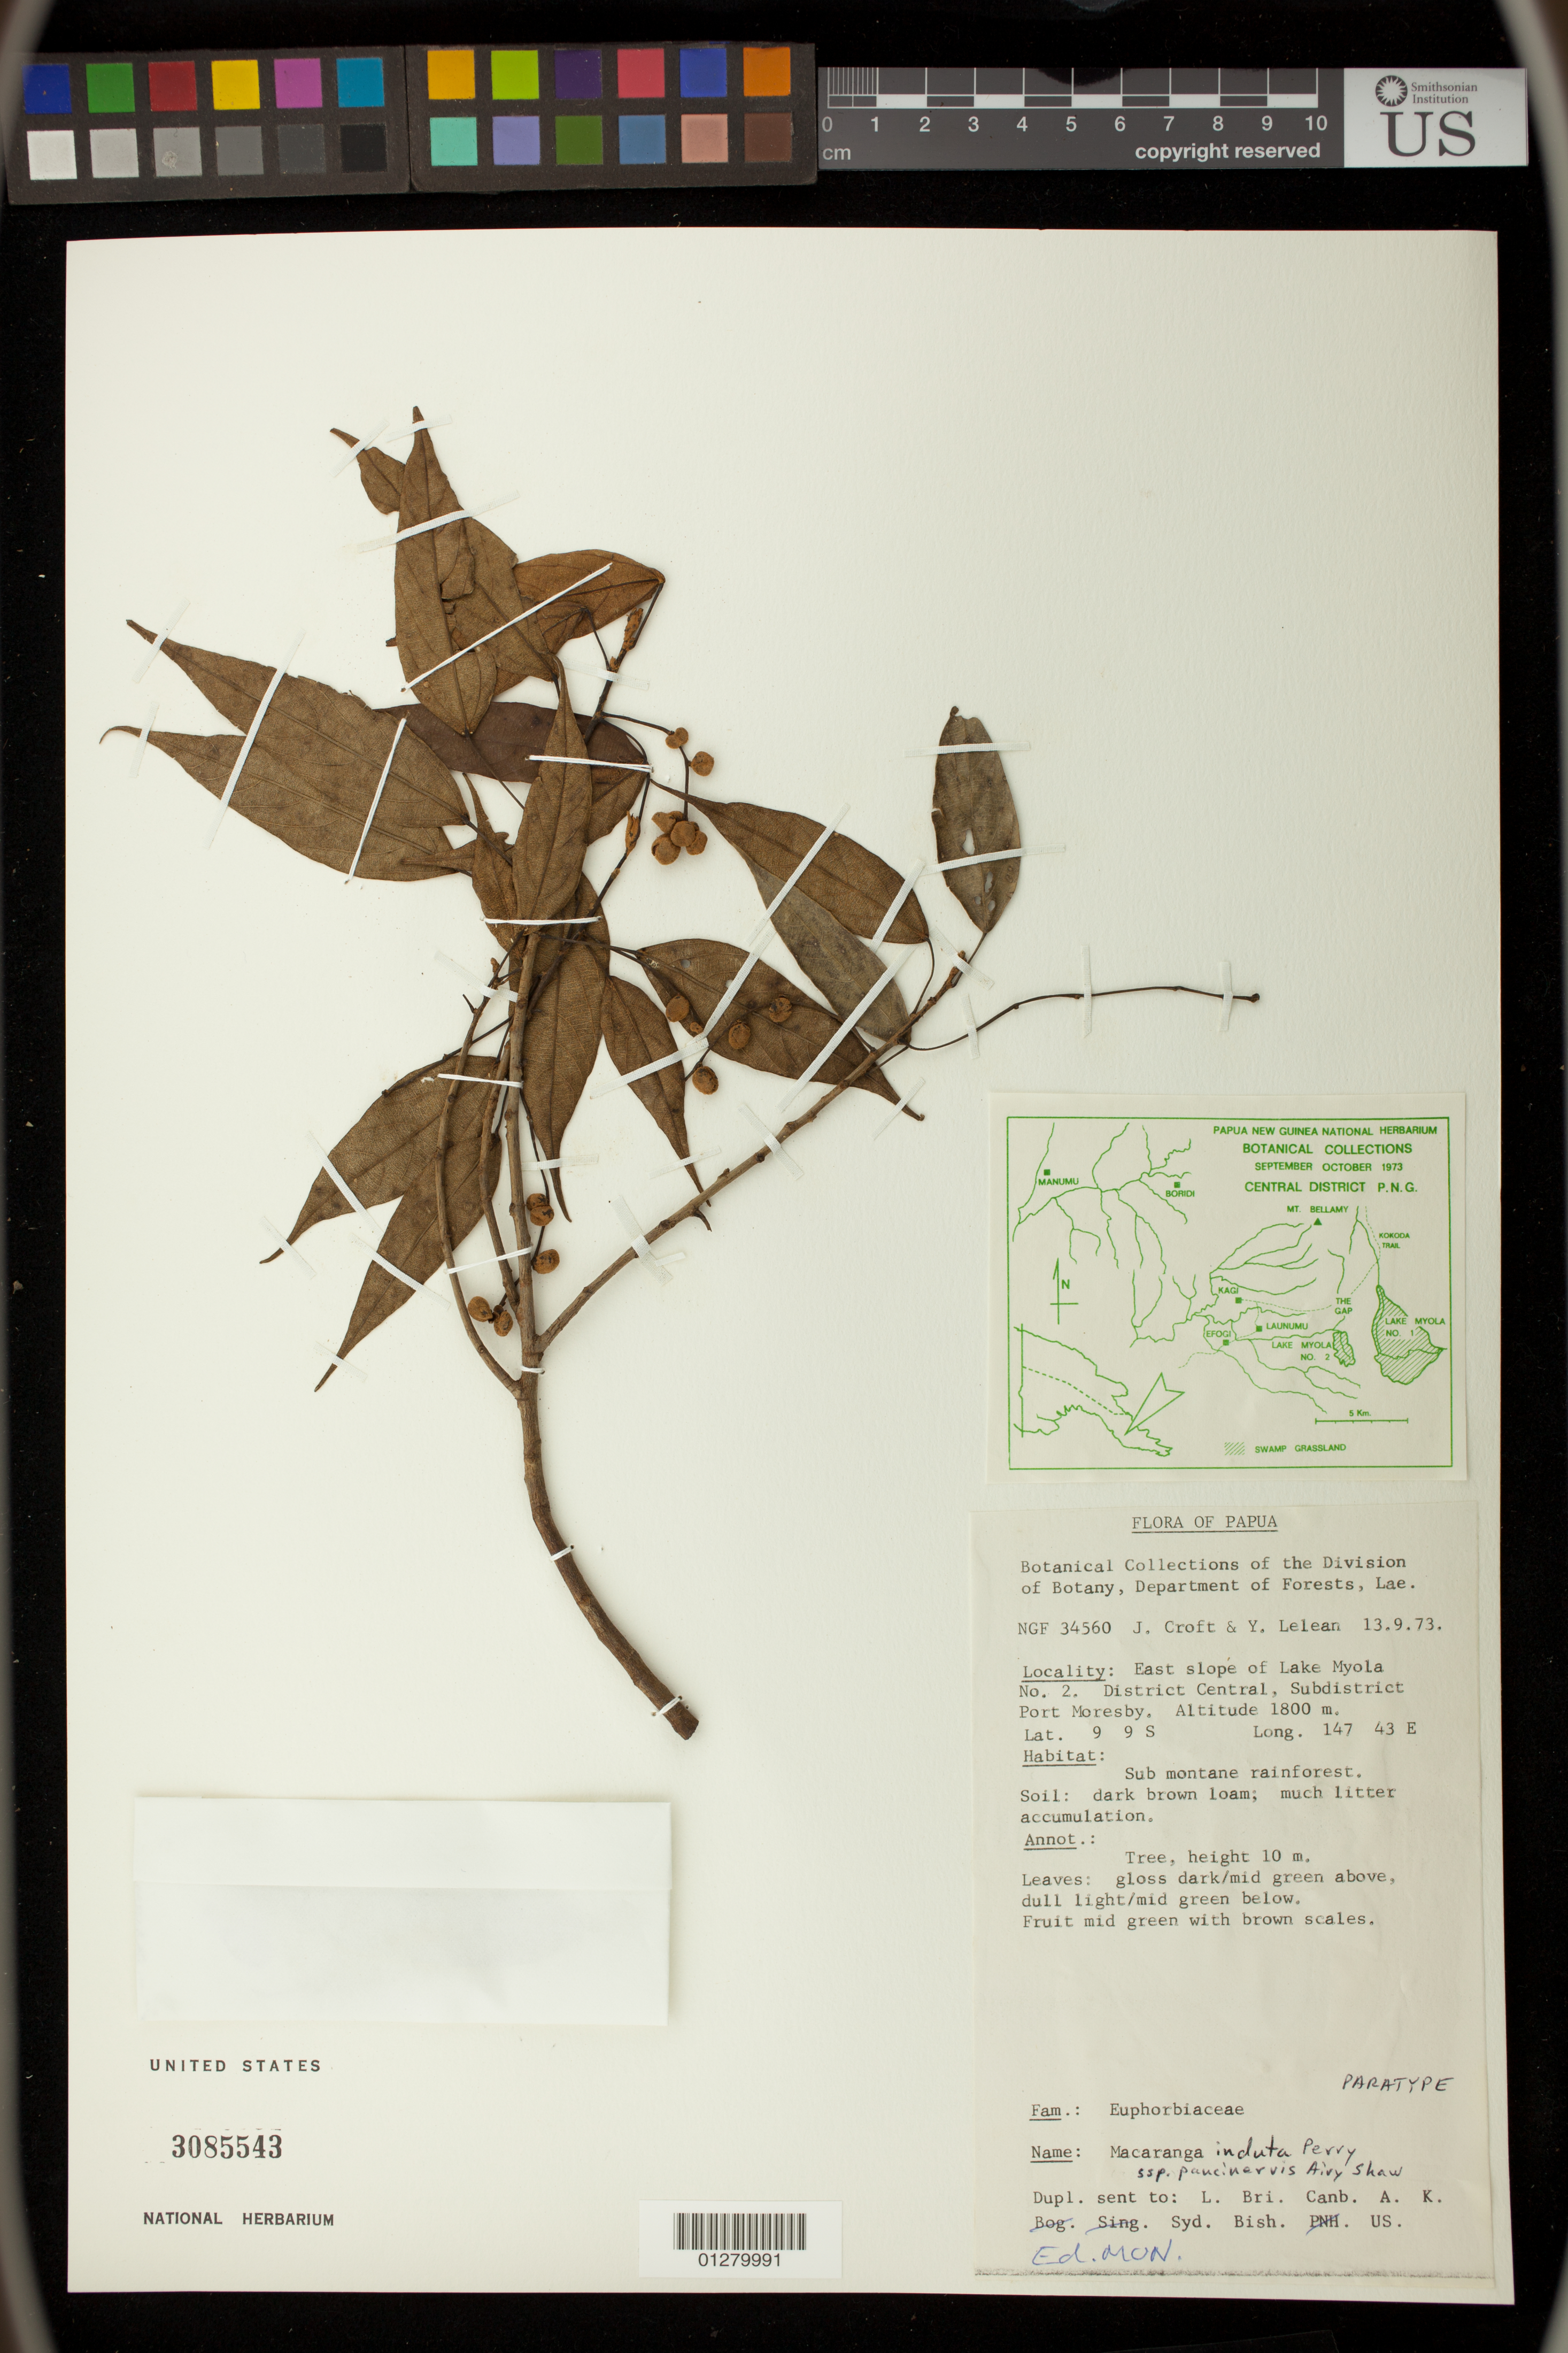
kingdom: Plantae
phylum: Tracheophyta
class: Magnoliopsida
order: Malpighiales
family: Euphorbiaceae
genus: Macaranga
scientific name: Macaranga induta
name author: L.M. Perry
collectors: J. Croft & Y. Lelean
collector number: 34560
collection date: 1973-09-13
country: Papua New Guinea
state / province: Central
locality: subdistrict Port Moseby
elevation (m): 1800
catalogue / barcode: US 3085543